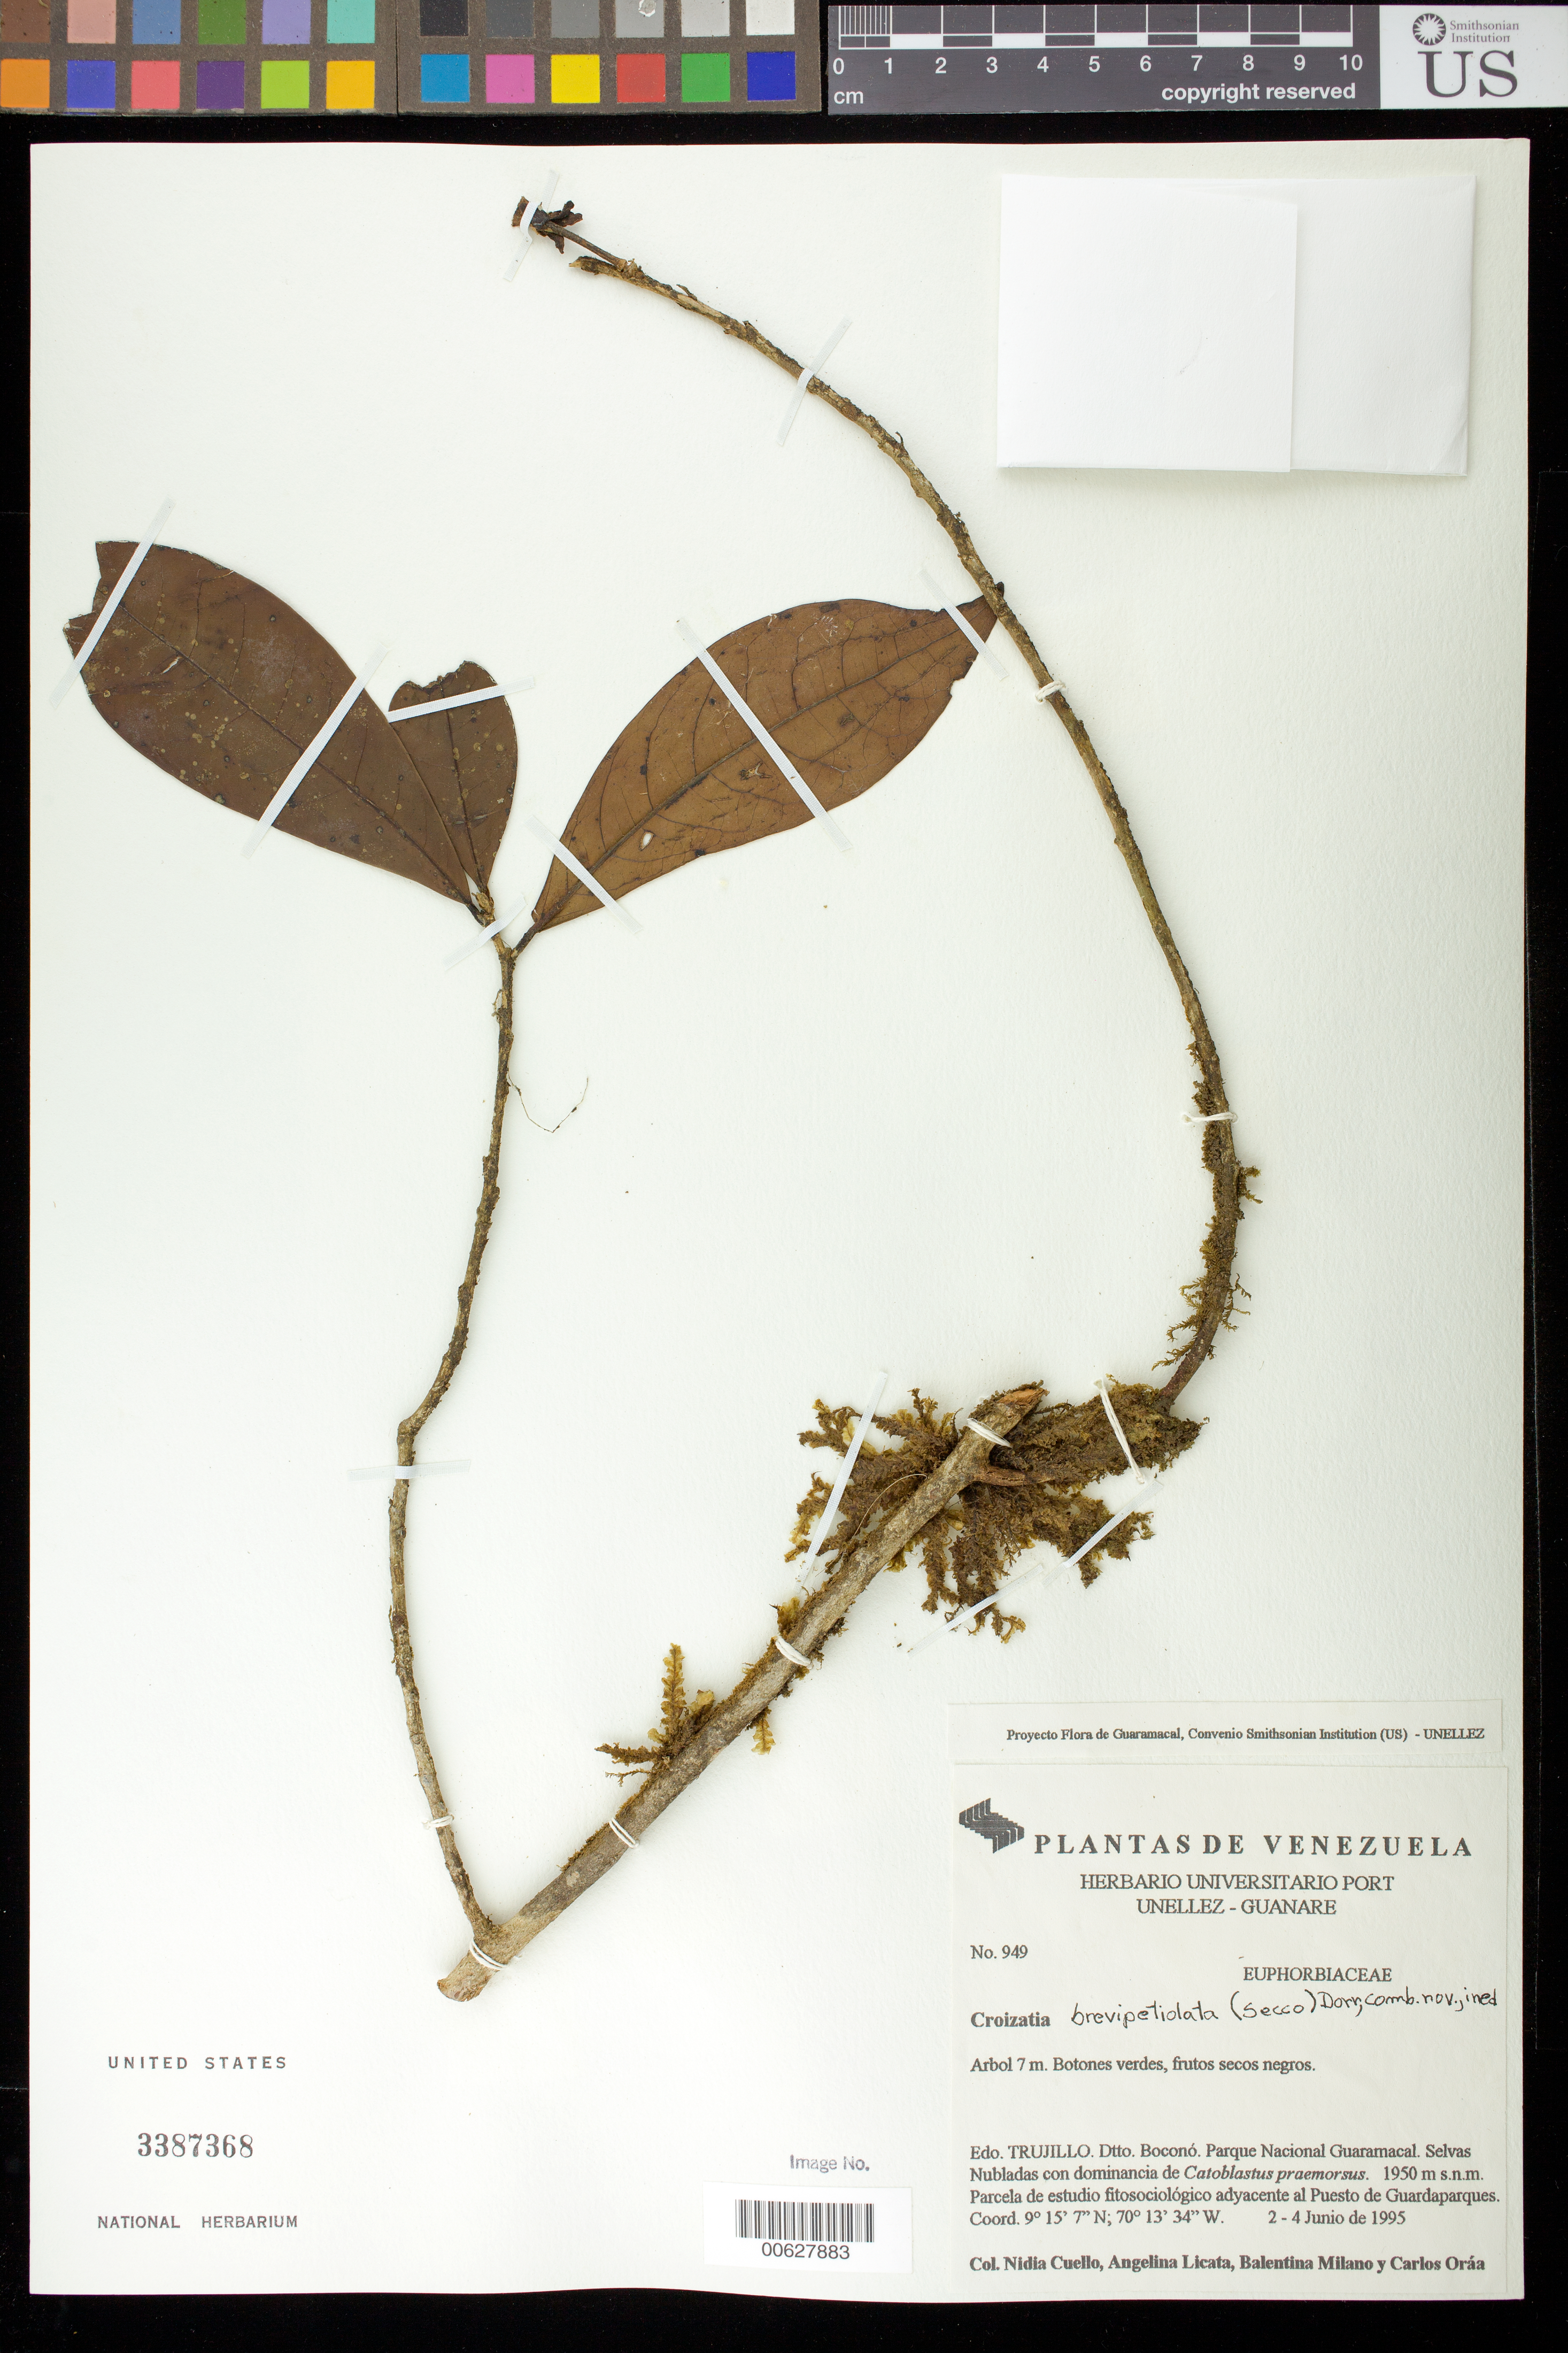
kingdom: Plantae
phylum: Tracheophyta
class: Magnoliopsida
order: Malpighiales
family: Phyllanthaceae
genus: Croizatia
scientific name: Croizatia brevipetiolata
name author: (Secco) Dorr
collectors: N. L. Cuello, A. Licata, B. Milano & C. Oráa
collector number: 949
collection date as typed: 02 Jun 1995 to 04 Jun 1995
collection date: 1995-06-02/1995-06-04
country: Venezuela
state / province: Trujillo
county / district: Boconó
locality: Parque Nacional Guaramacal, adyacente al puesto de guardaparques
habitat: Selvas Nubladas con dominancia de Catoblastus praemorsus.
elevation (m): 1950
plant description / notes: PORT, US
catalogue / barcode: US 3387368